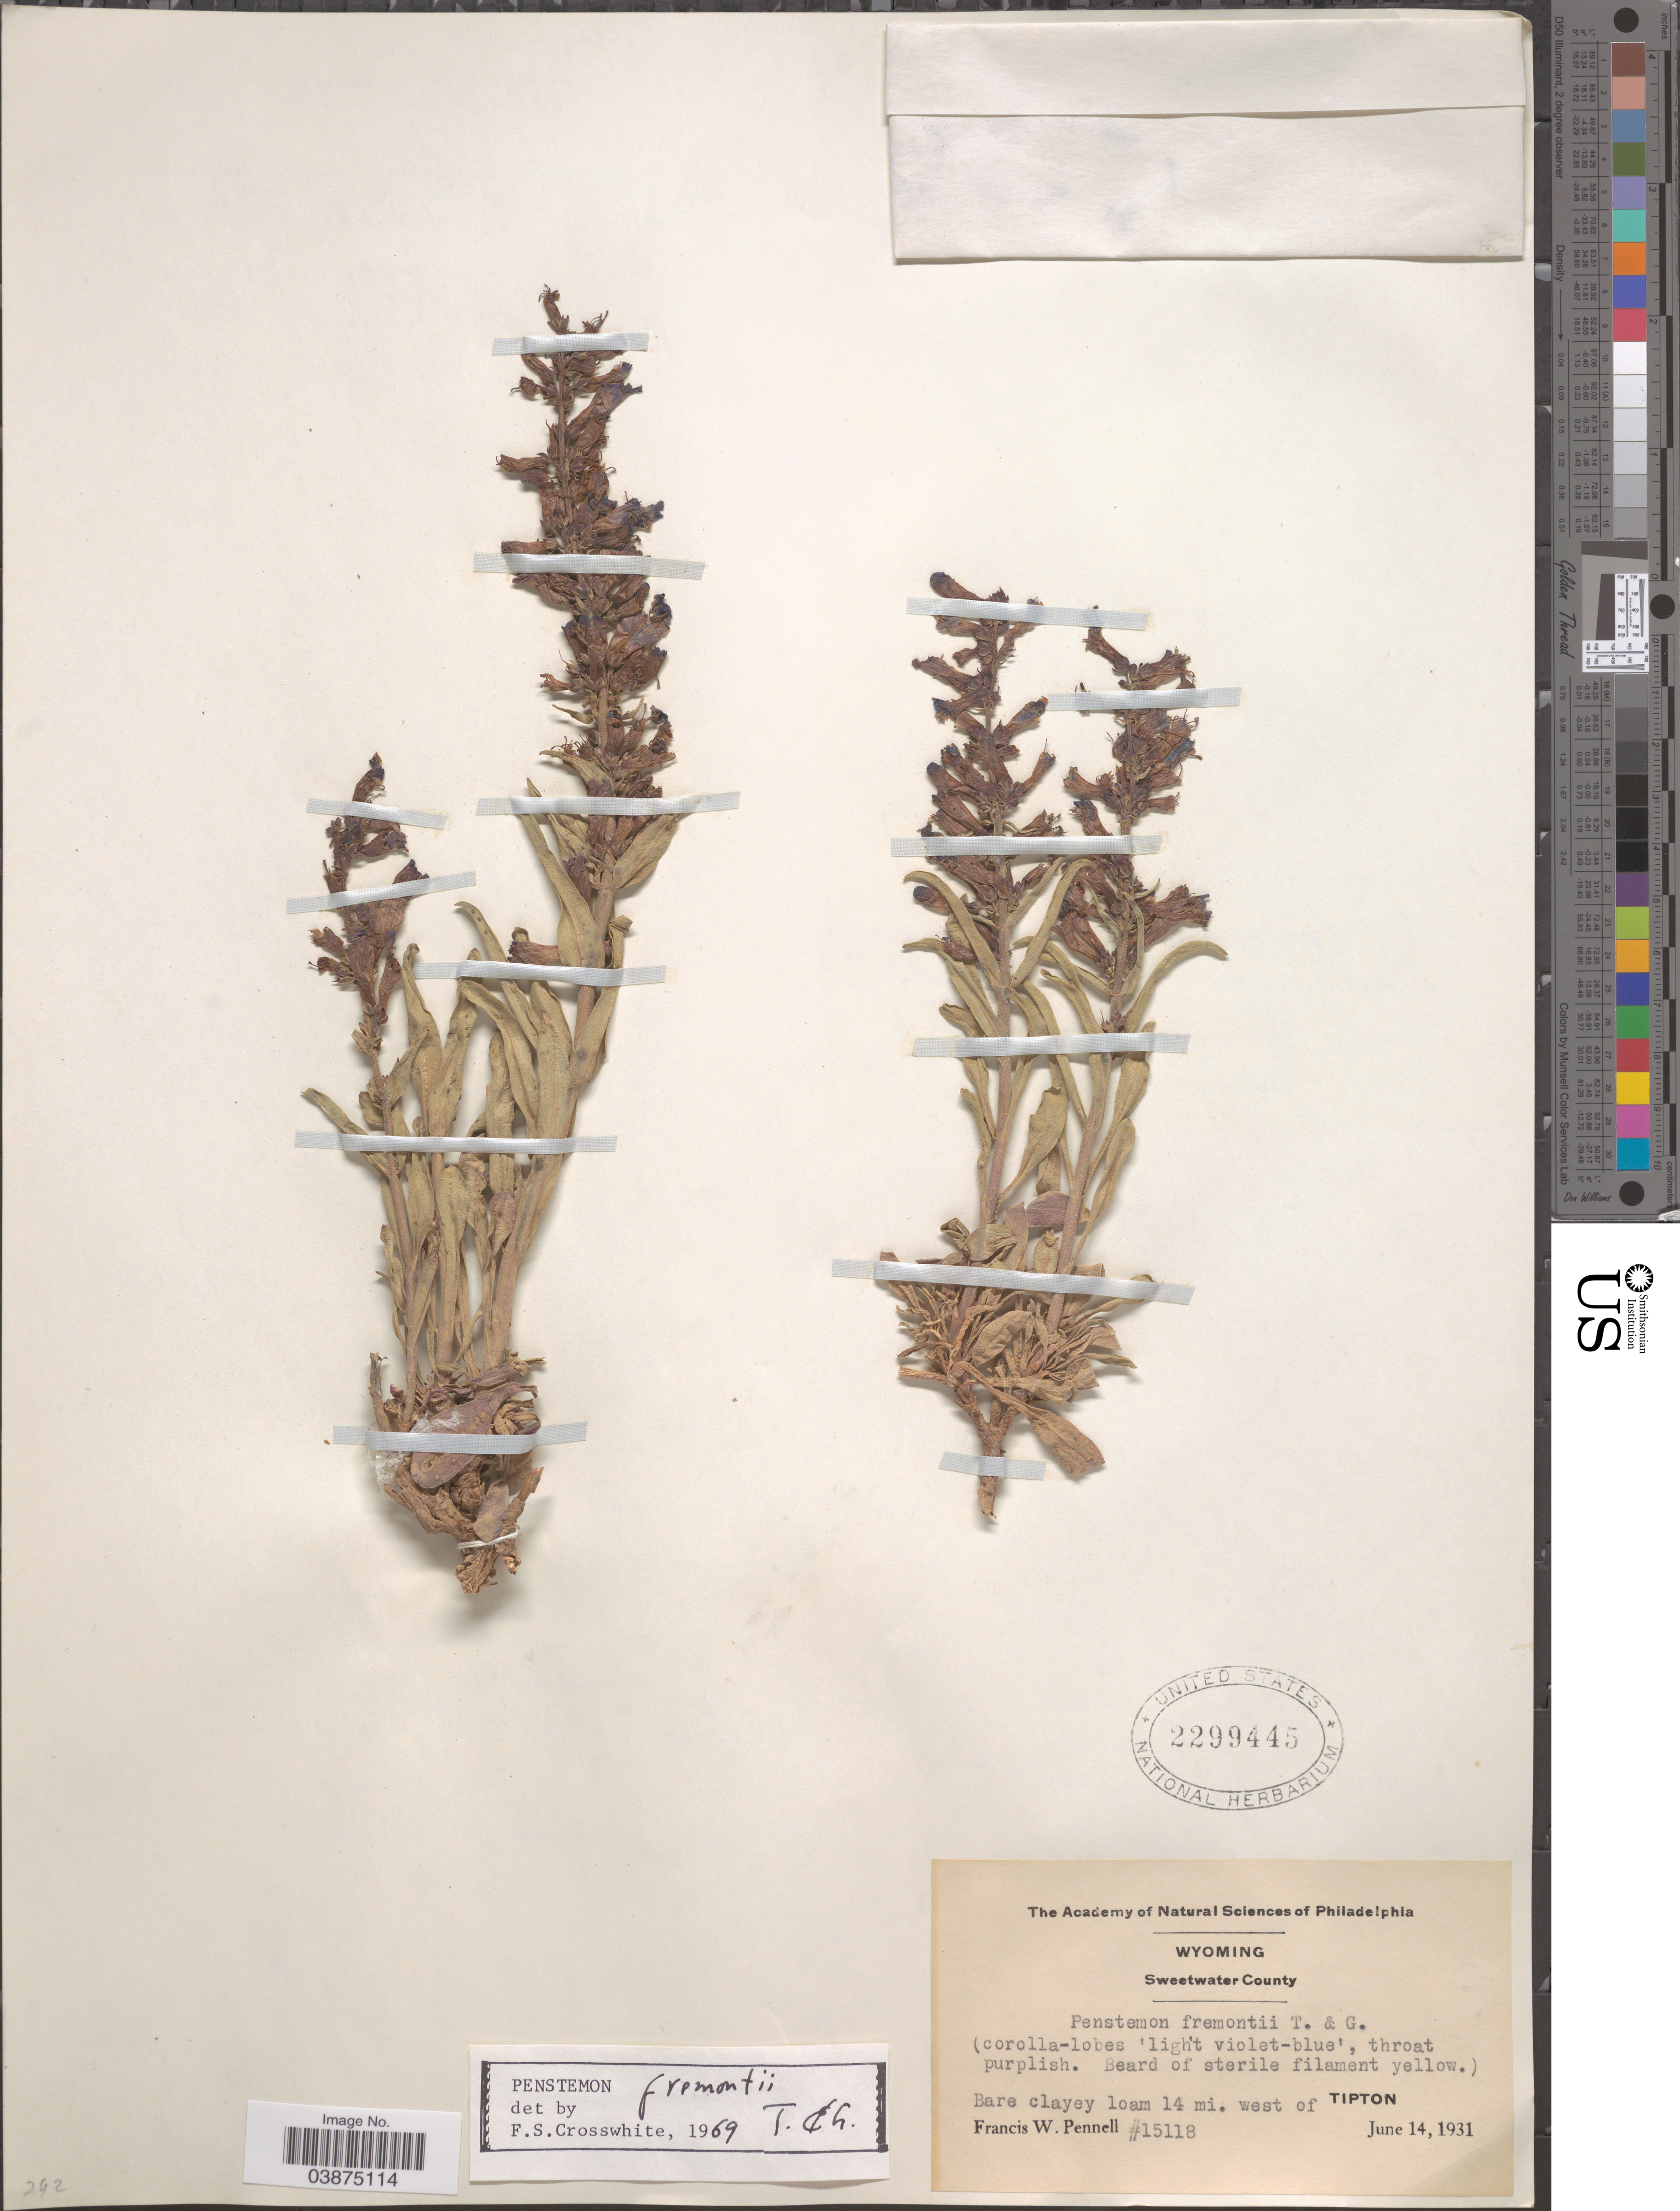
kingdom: Plantae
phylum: Tracheophyta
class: Magnoliopsida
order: Lamiales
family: Plantaginaceae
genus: Penstemon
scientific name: Penstemon fremontii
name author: Torr. & A. Gray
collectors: F. W. Pennell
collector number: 15118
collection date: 1931-06-14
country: United States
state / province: Wyoming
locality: Sweetwater County. 14 mi. west of Tipton.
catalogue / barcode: US 2299445